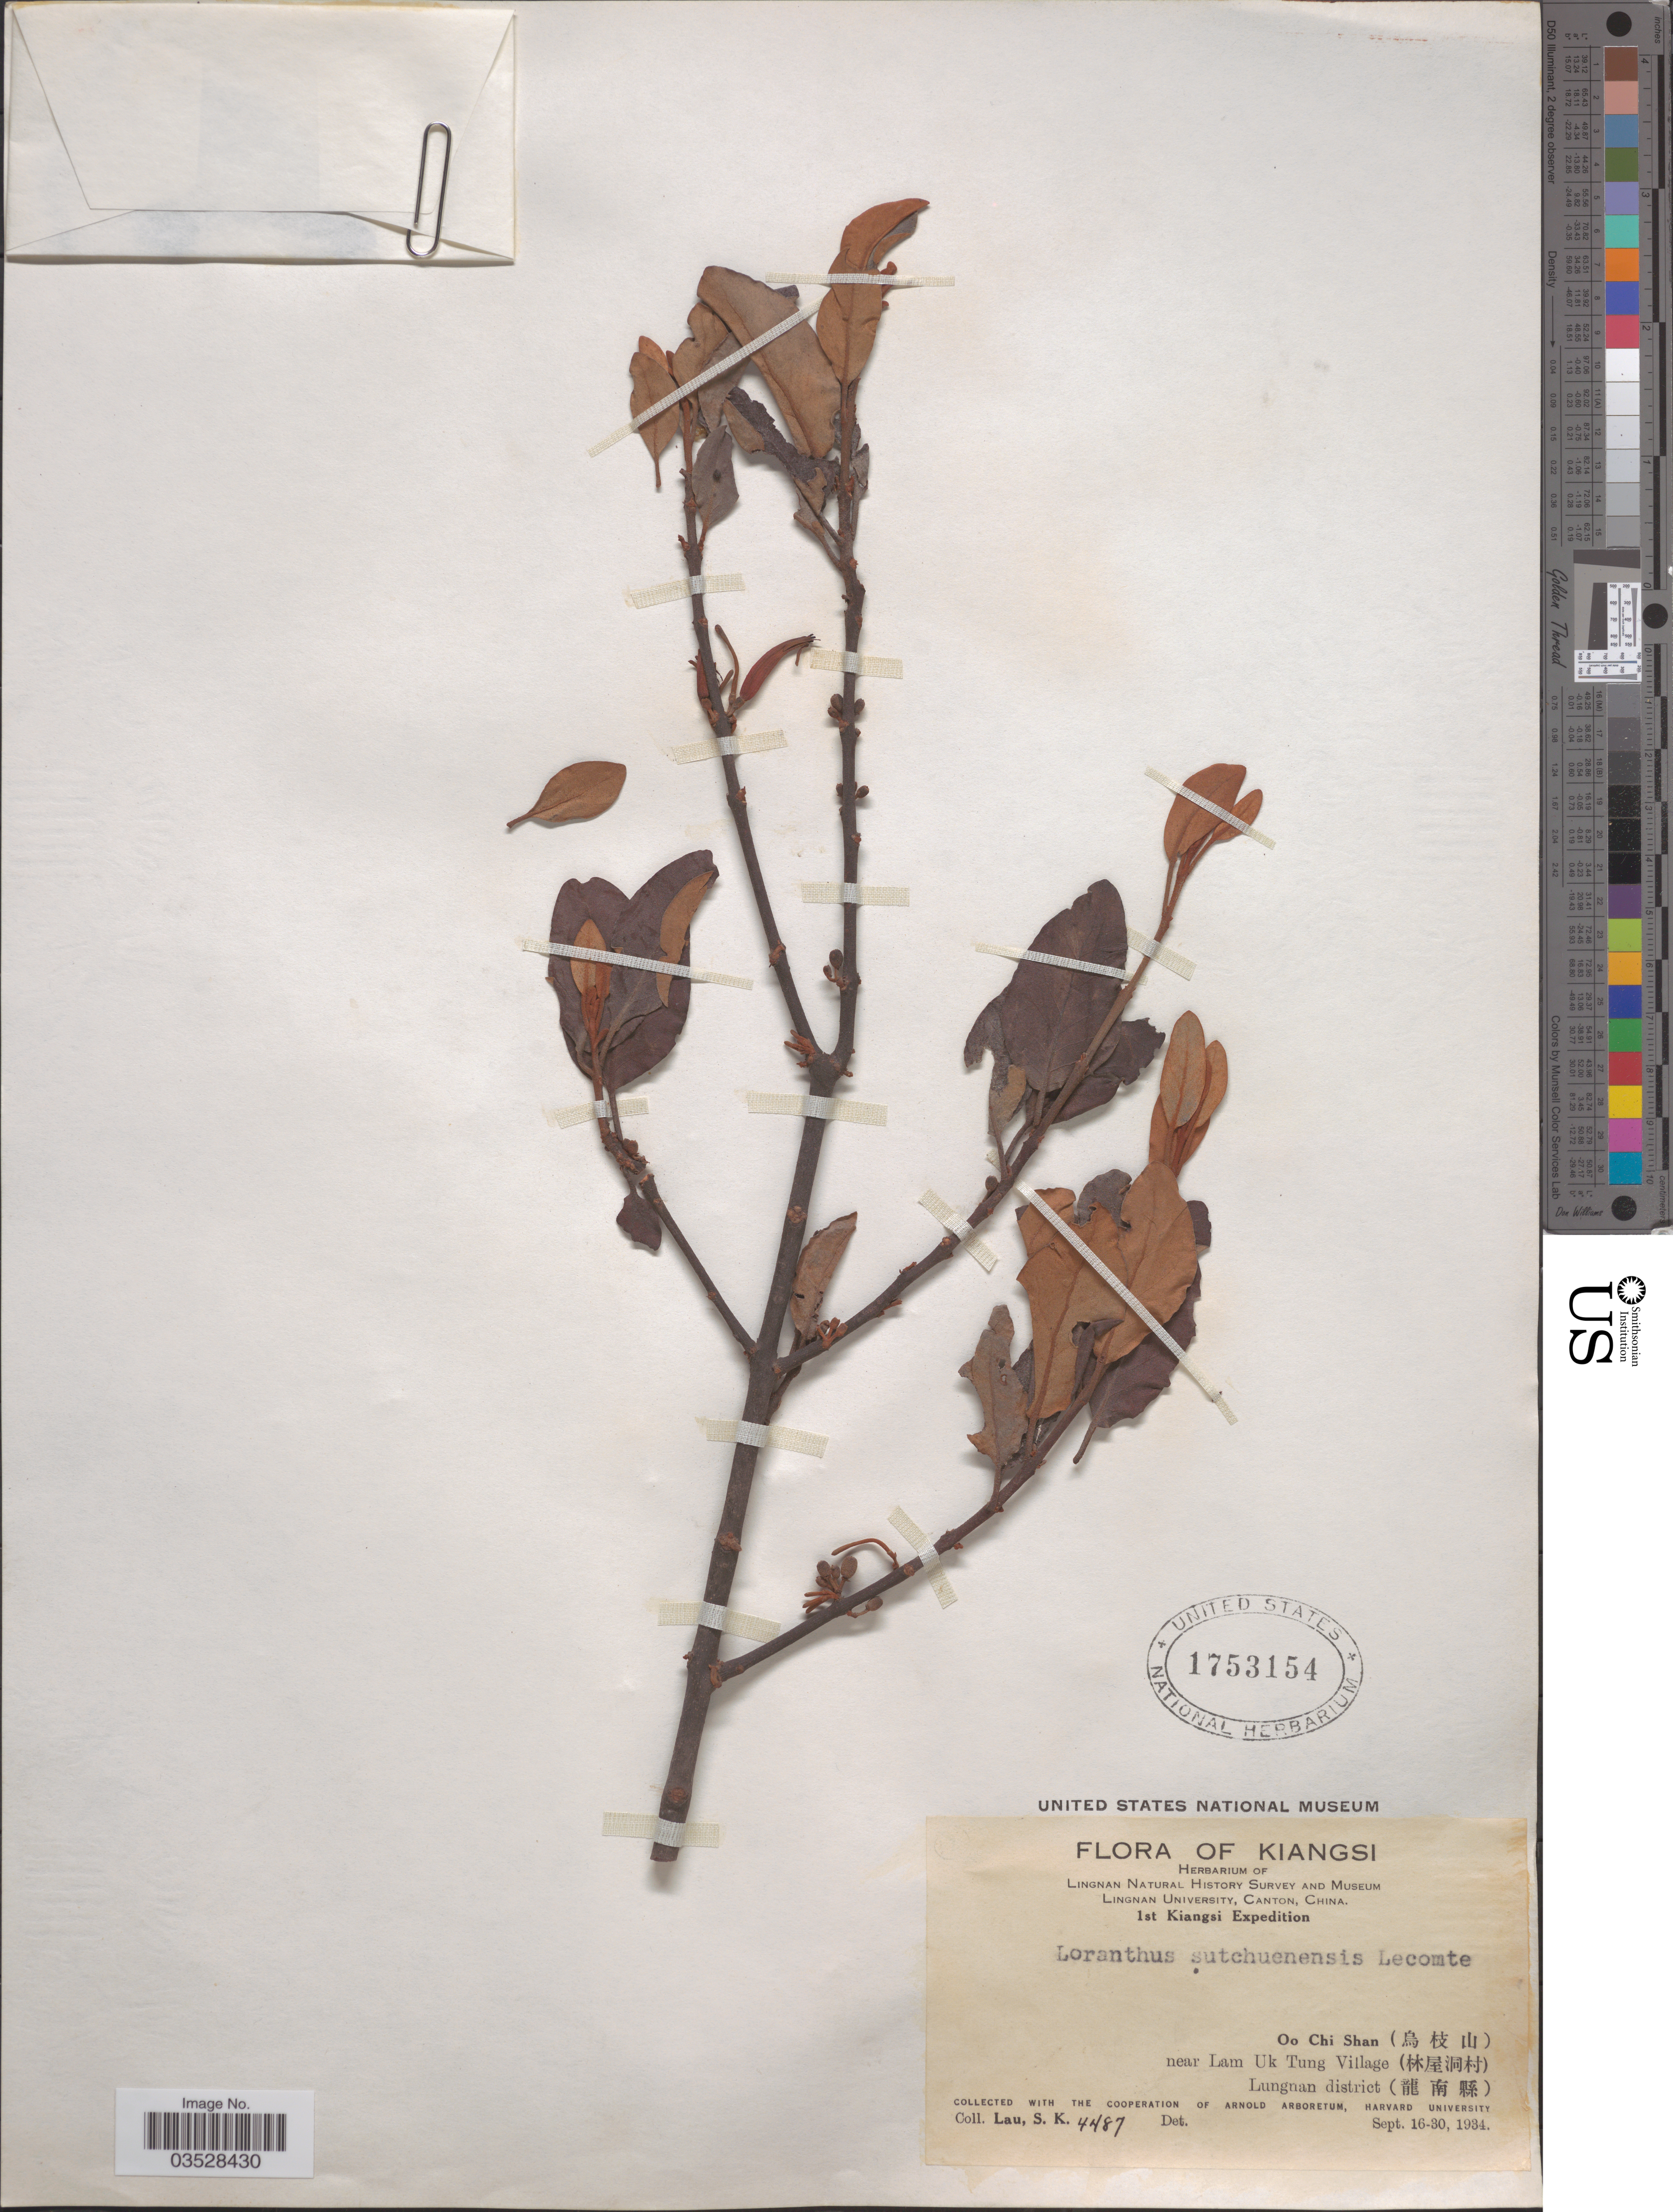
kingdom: Plantae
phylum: Tracheophyta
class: Magnoliopsida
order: Santalales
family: Loranthaceae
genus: Loranthus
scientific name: Loranthus sutchuenensis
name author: Lecomte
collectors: S. K. Lau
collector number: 4487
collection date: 1934-09-16/1934-09-30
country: China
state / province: Jiangxi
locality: Kiangsi. Oo Chi Shan (X) near Lam Uk Tung Village (X). Lungnan district (X).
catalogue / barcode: US 1753154